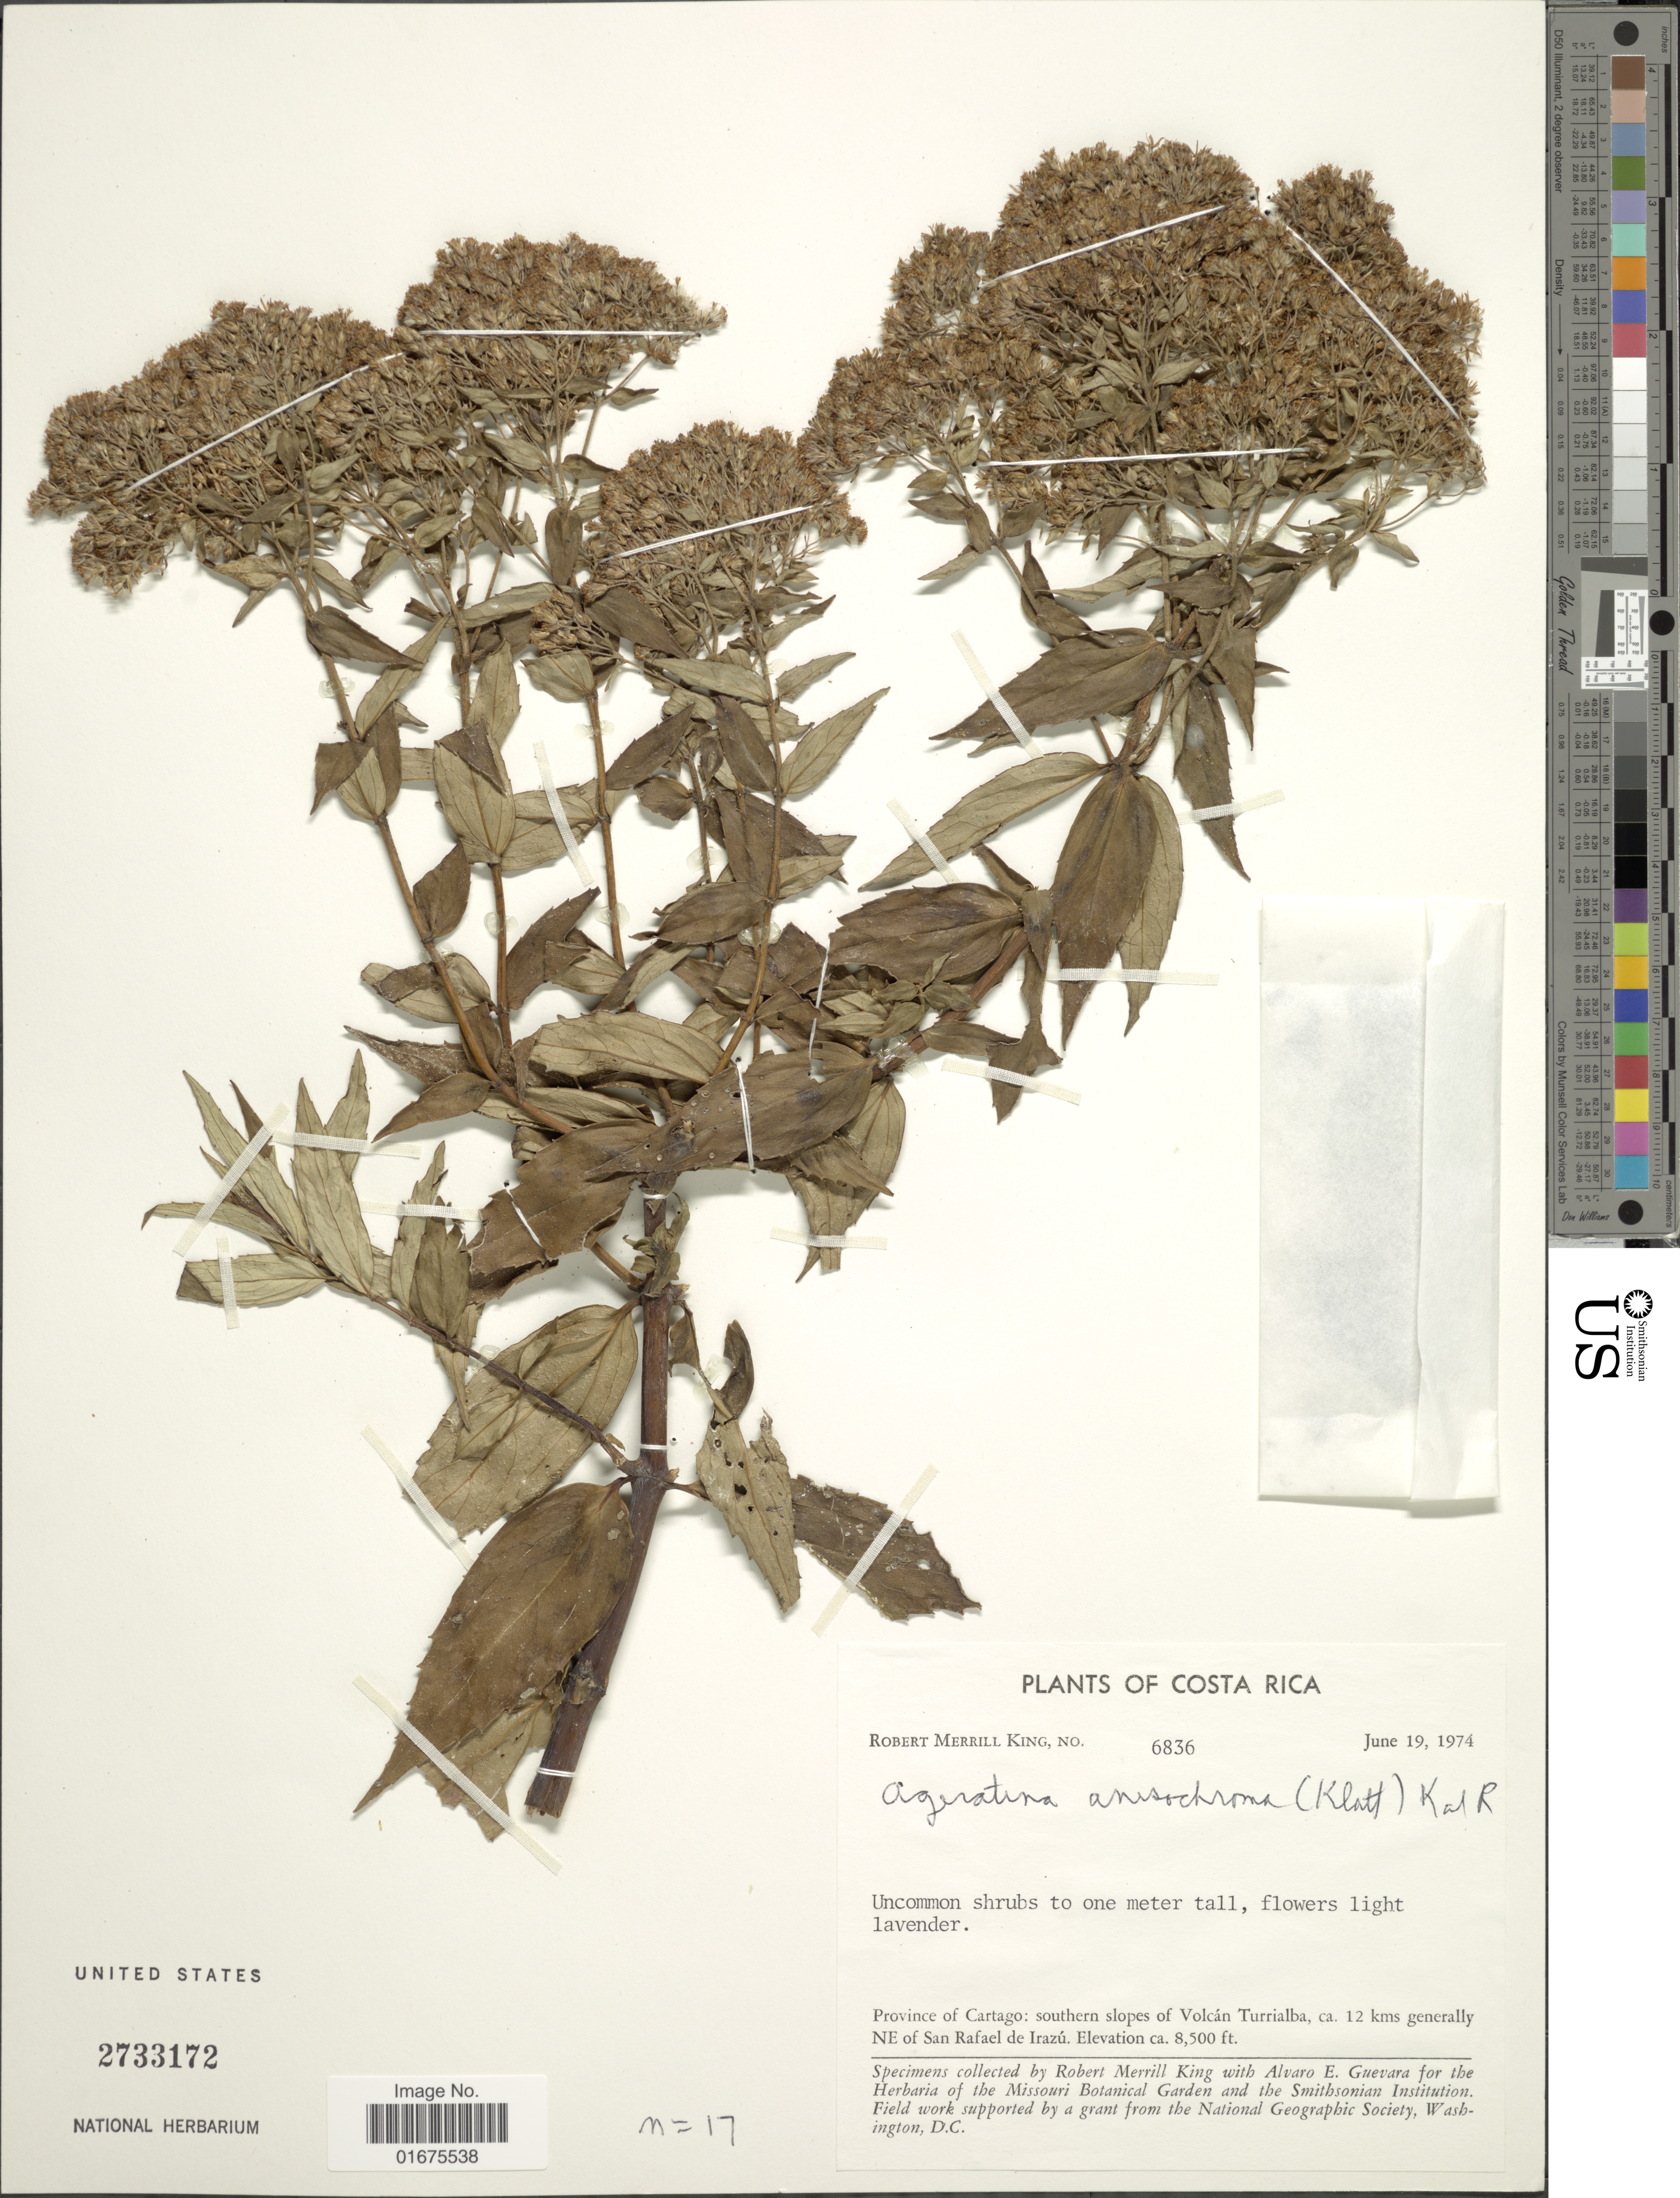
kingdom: Plantae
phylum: Tracheophyta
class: Magnoliopsida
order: Asterales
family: Asteraceae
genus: Ageratina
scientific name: Ageratina anisochroma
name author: (Klatt) R.M. King & H. Rob.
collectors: R. M. King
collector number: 6836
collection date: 1974-06-19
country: Costa Rica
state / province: Cartago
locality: Southern slopes of Volcan Turrialba, ca. 12 kms generally NE of San Rafael de Irazu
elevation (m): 2591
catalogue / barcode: US 2733172